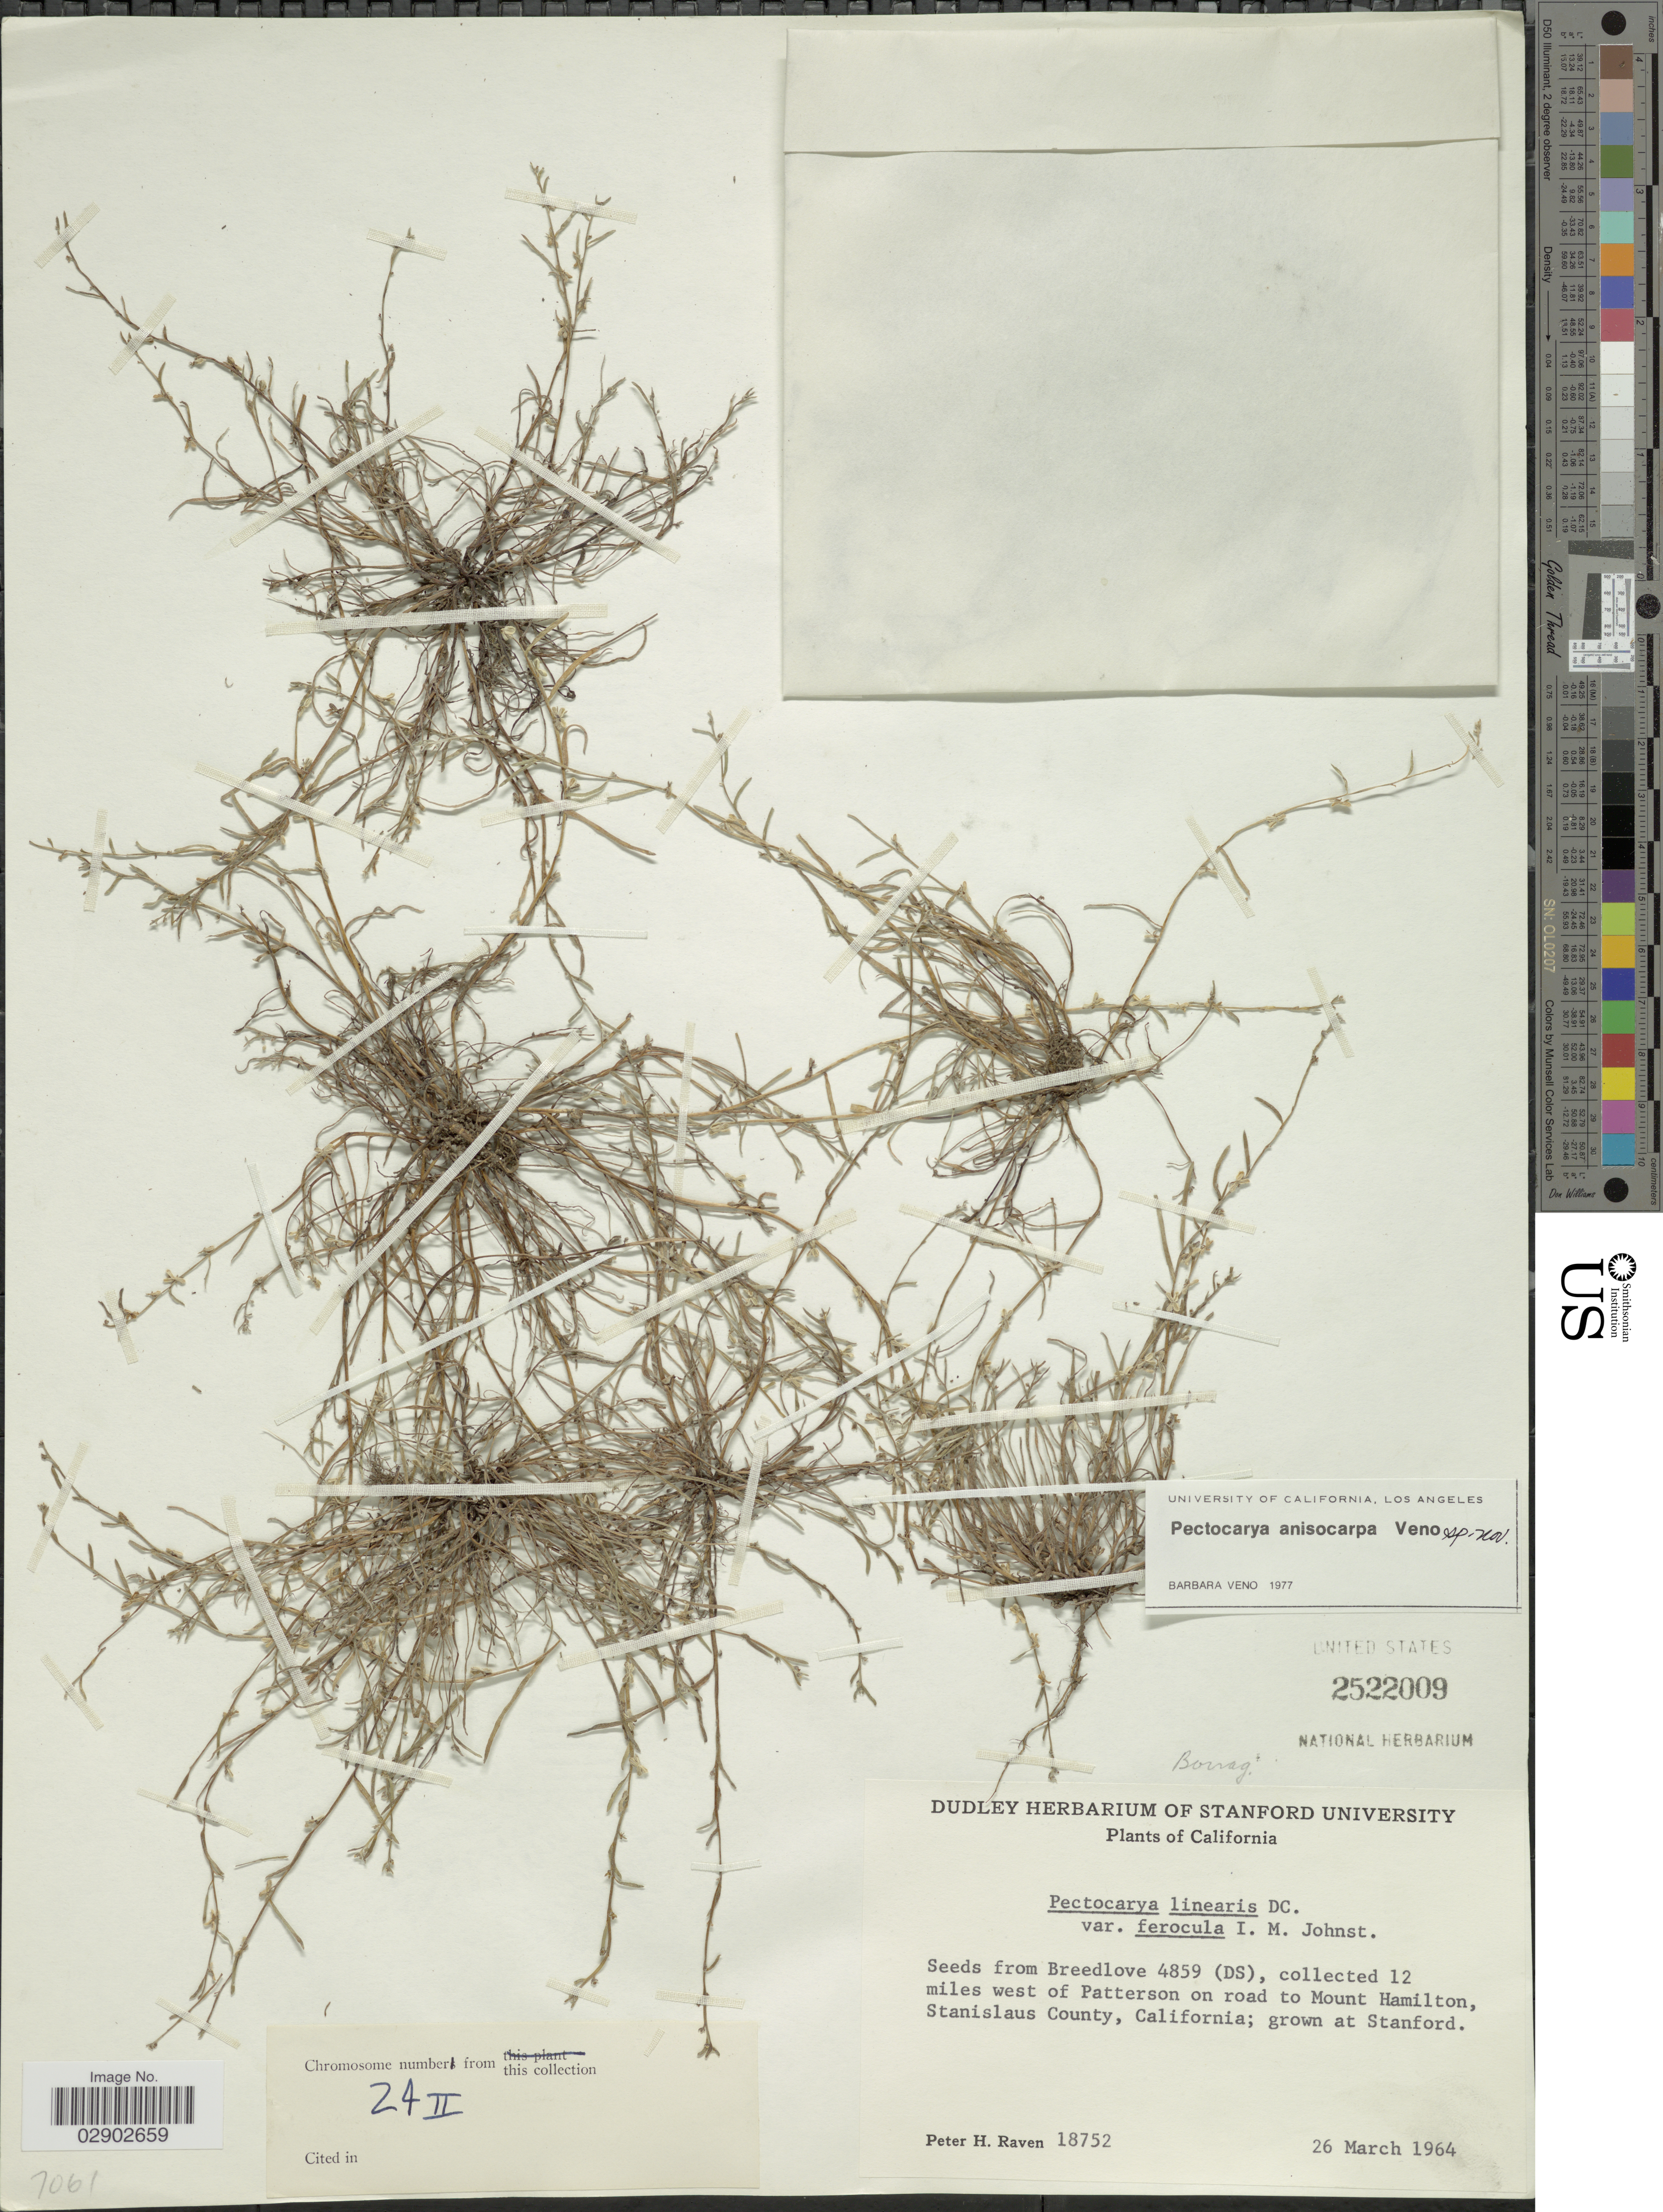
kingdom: Plantae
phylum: Tracheophyta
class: Magnoliopsida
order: Boraginales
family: Boraginaceae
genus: Pectocarya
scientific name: Pectocarya anisocarpa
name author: Veno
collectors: P. Raven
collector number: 18752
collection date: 1964-03-26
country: United States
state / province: California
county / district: Stanislaus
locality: Seeds from Breedlove 4859 (DS), collected 12 miles west of Patterson on road to Mount Hamilton, Stanislaus County.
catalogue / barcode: US 2522009